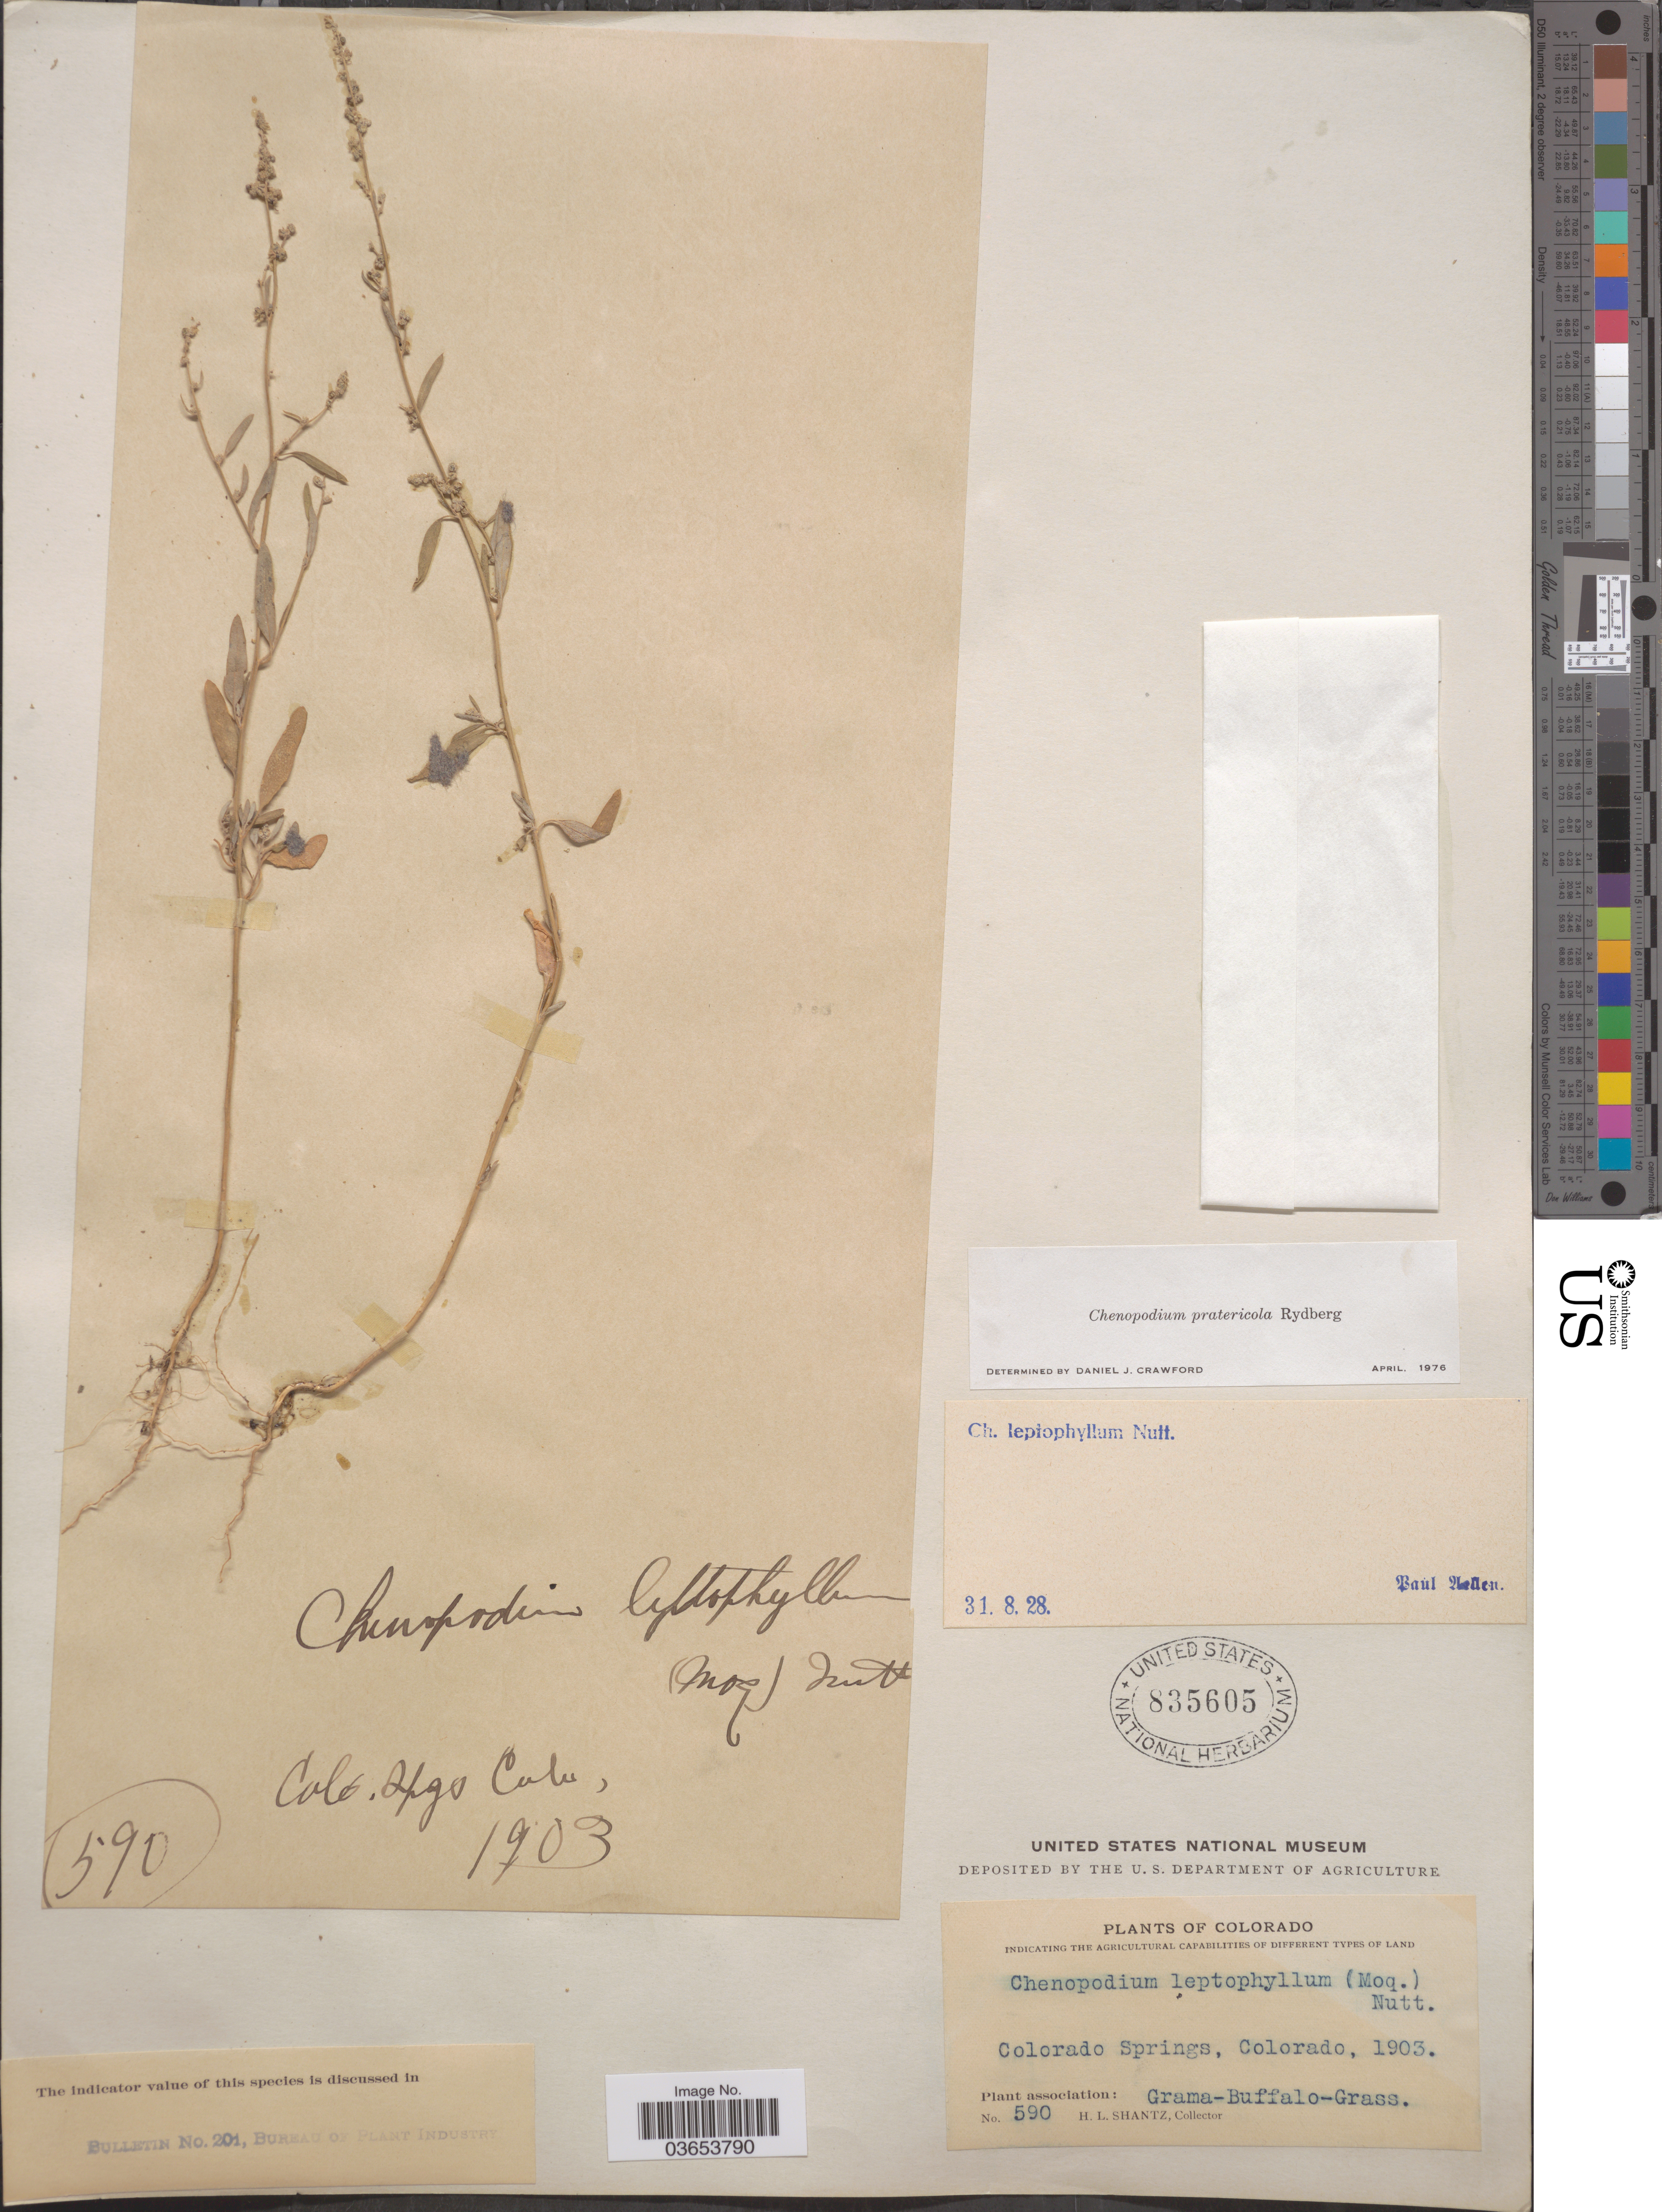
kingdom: Plantae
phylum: Tracheophyta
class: Magnoliopsida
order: Caryophyllales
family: Amaranthaceae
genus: Chenopodium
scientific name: Chenopodium pratericola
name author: Rydb.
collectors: H. Shantz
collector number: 590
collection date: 1903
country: United States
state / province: Colorado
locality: Colorado Springs.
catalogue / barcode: US 835605